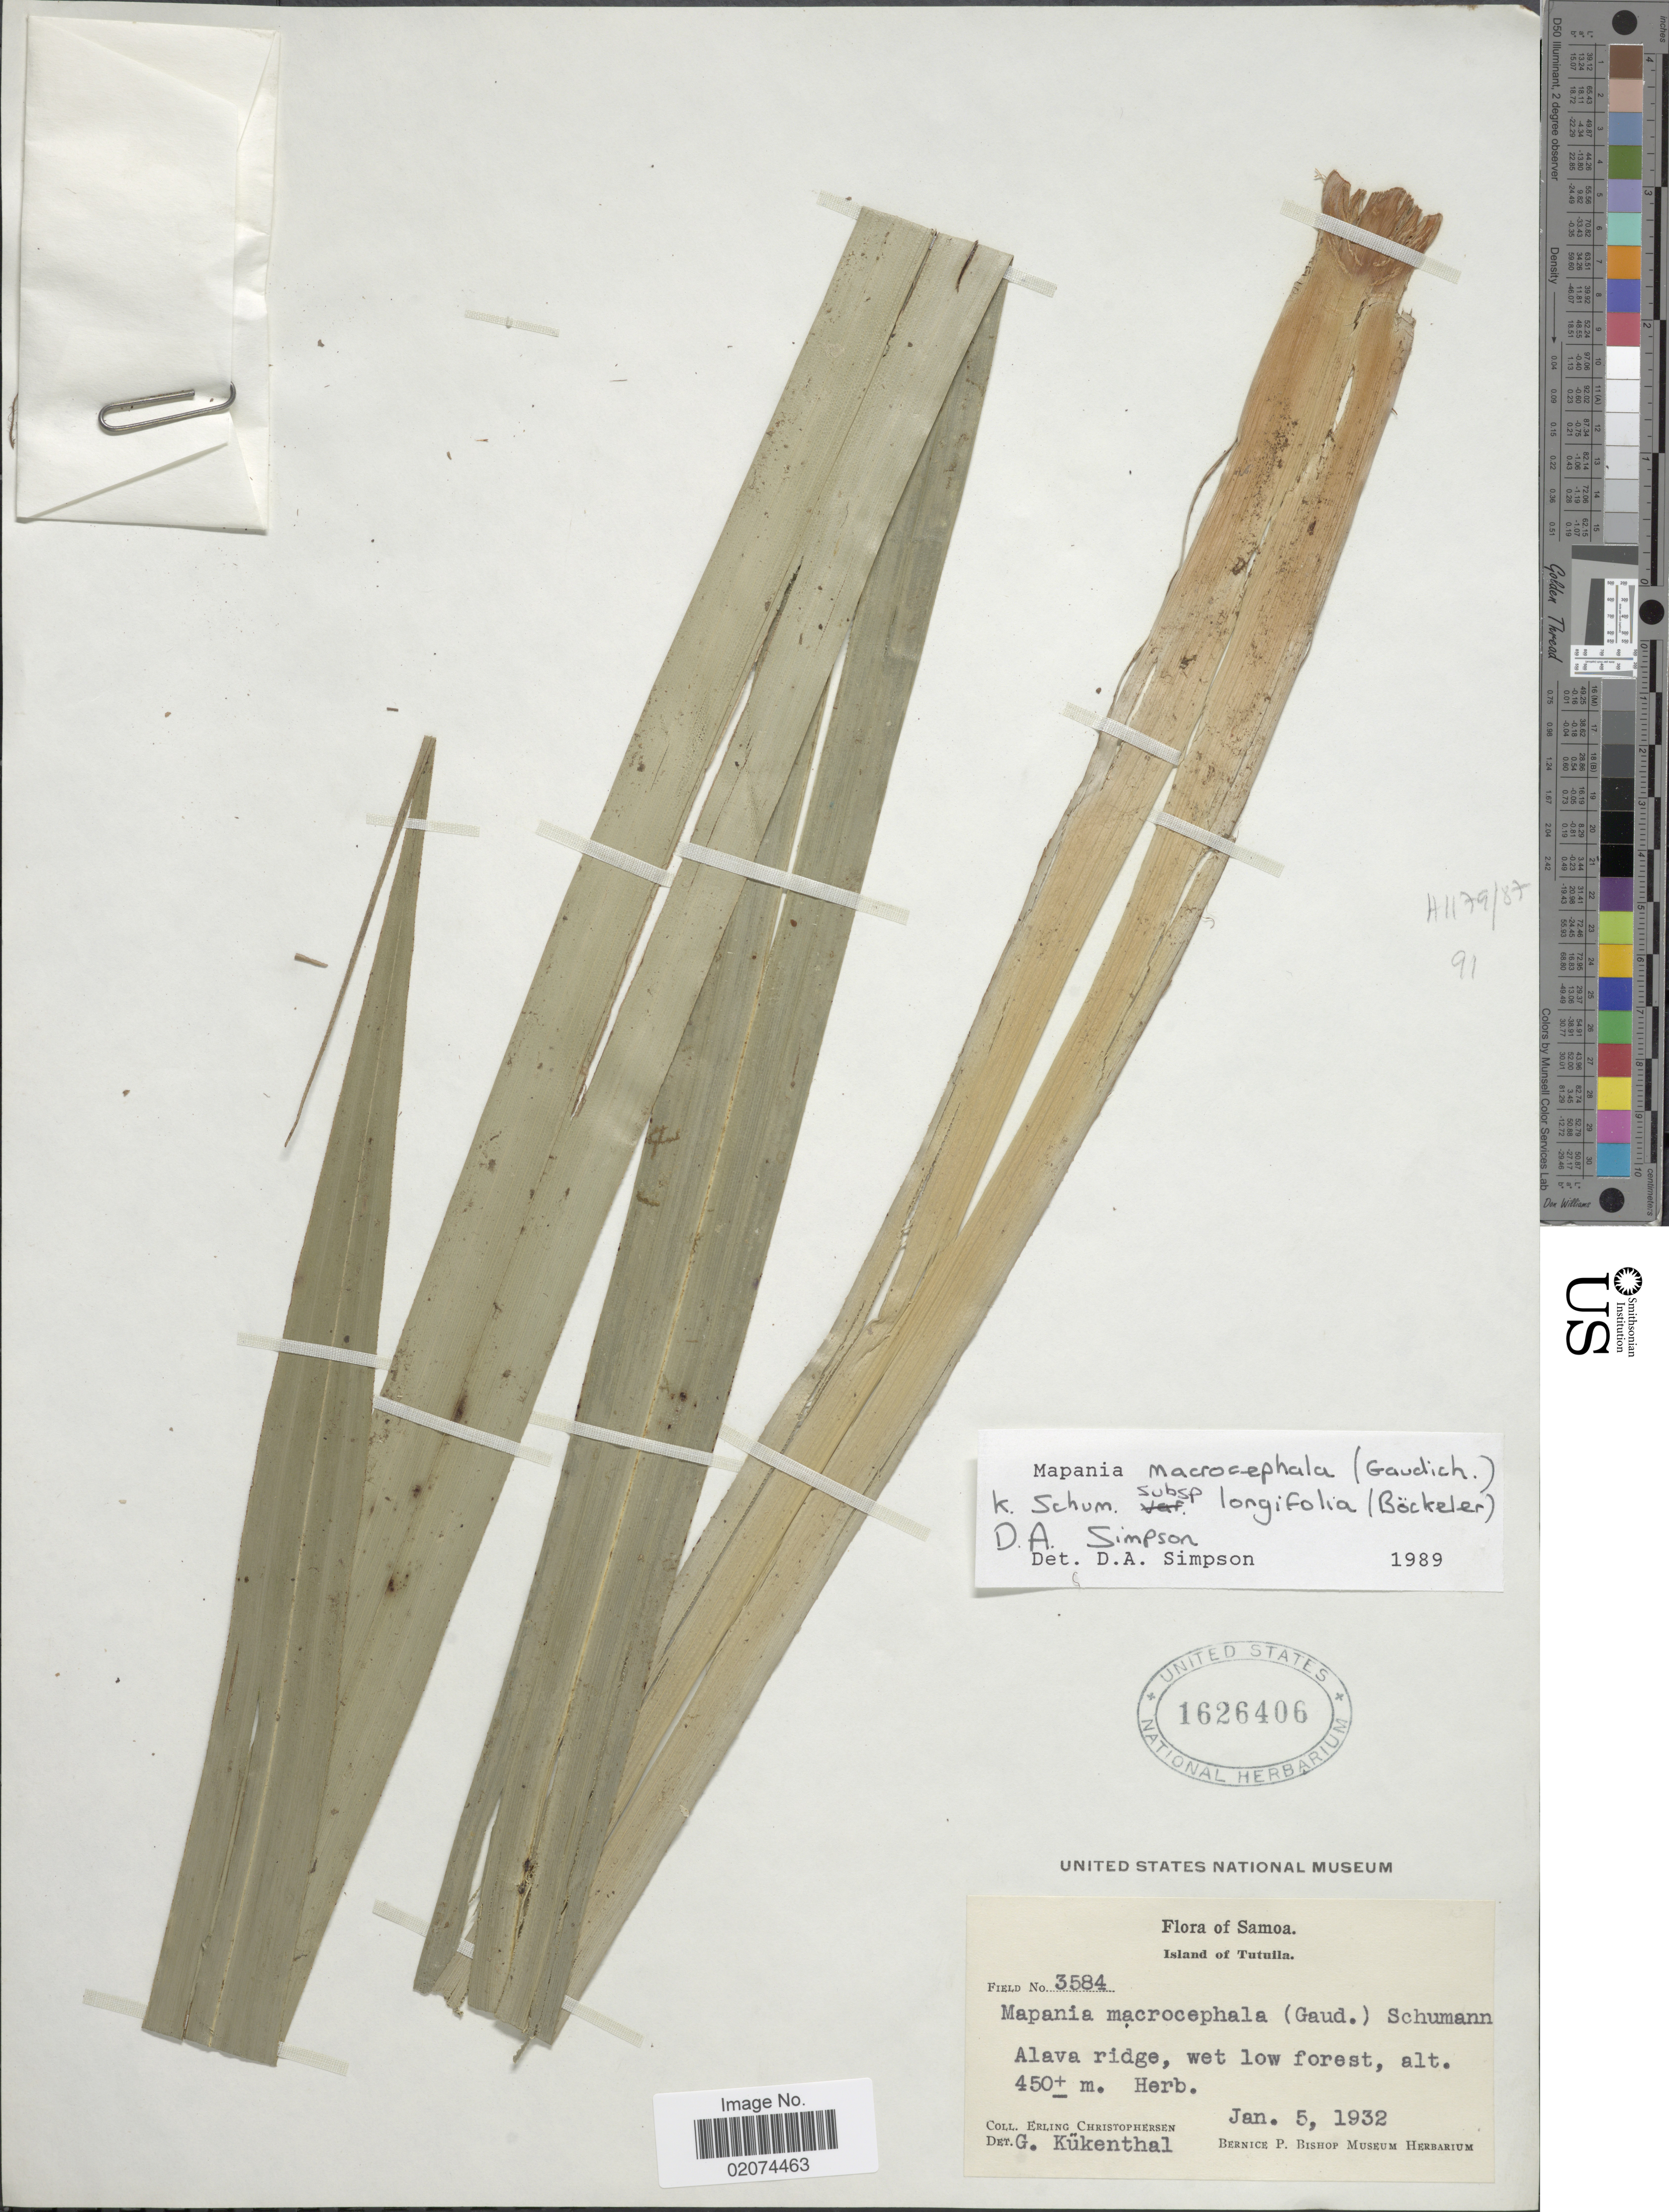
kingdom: Plantae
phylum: Tracheophyta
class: Liliopsida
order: Poales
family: Cyperaceae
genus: Mapania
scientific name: Mapania macrocephala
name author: (Gaudich.) K. Schum.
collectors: E. Christophersen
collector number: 3584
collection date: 1932-01-05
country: American Samoa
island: Tutuila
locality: Samoa. Island of Tutuila. Alava Ridge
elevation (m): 450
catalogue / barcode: US 1626406